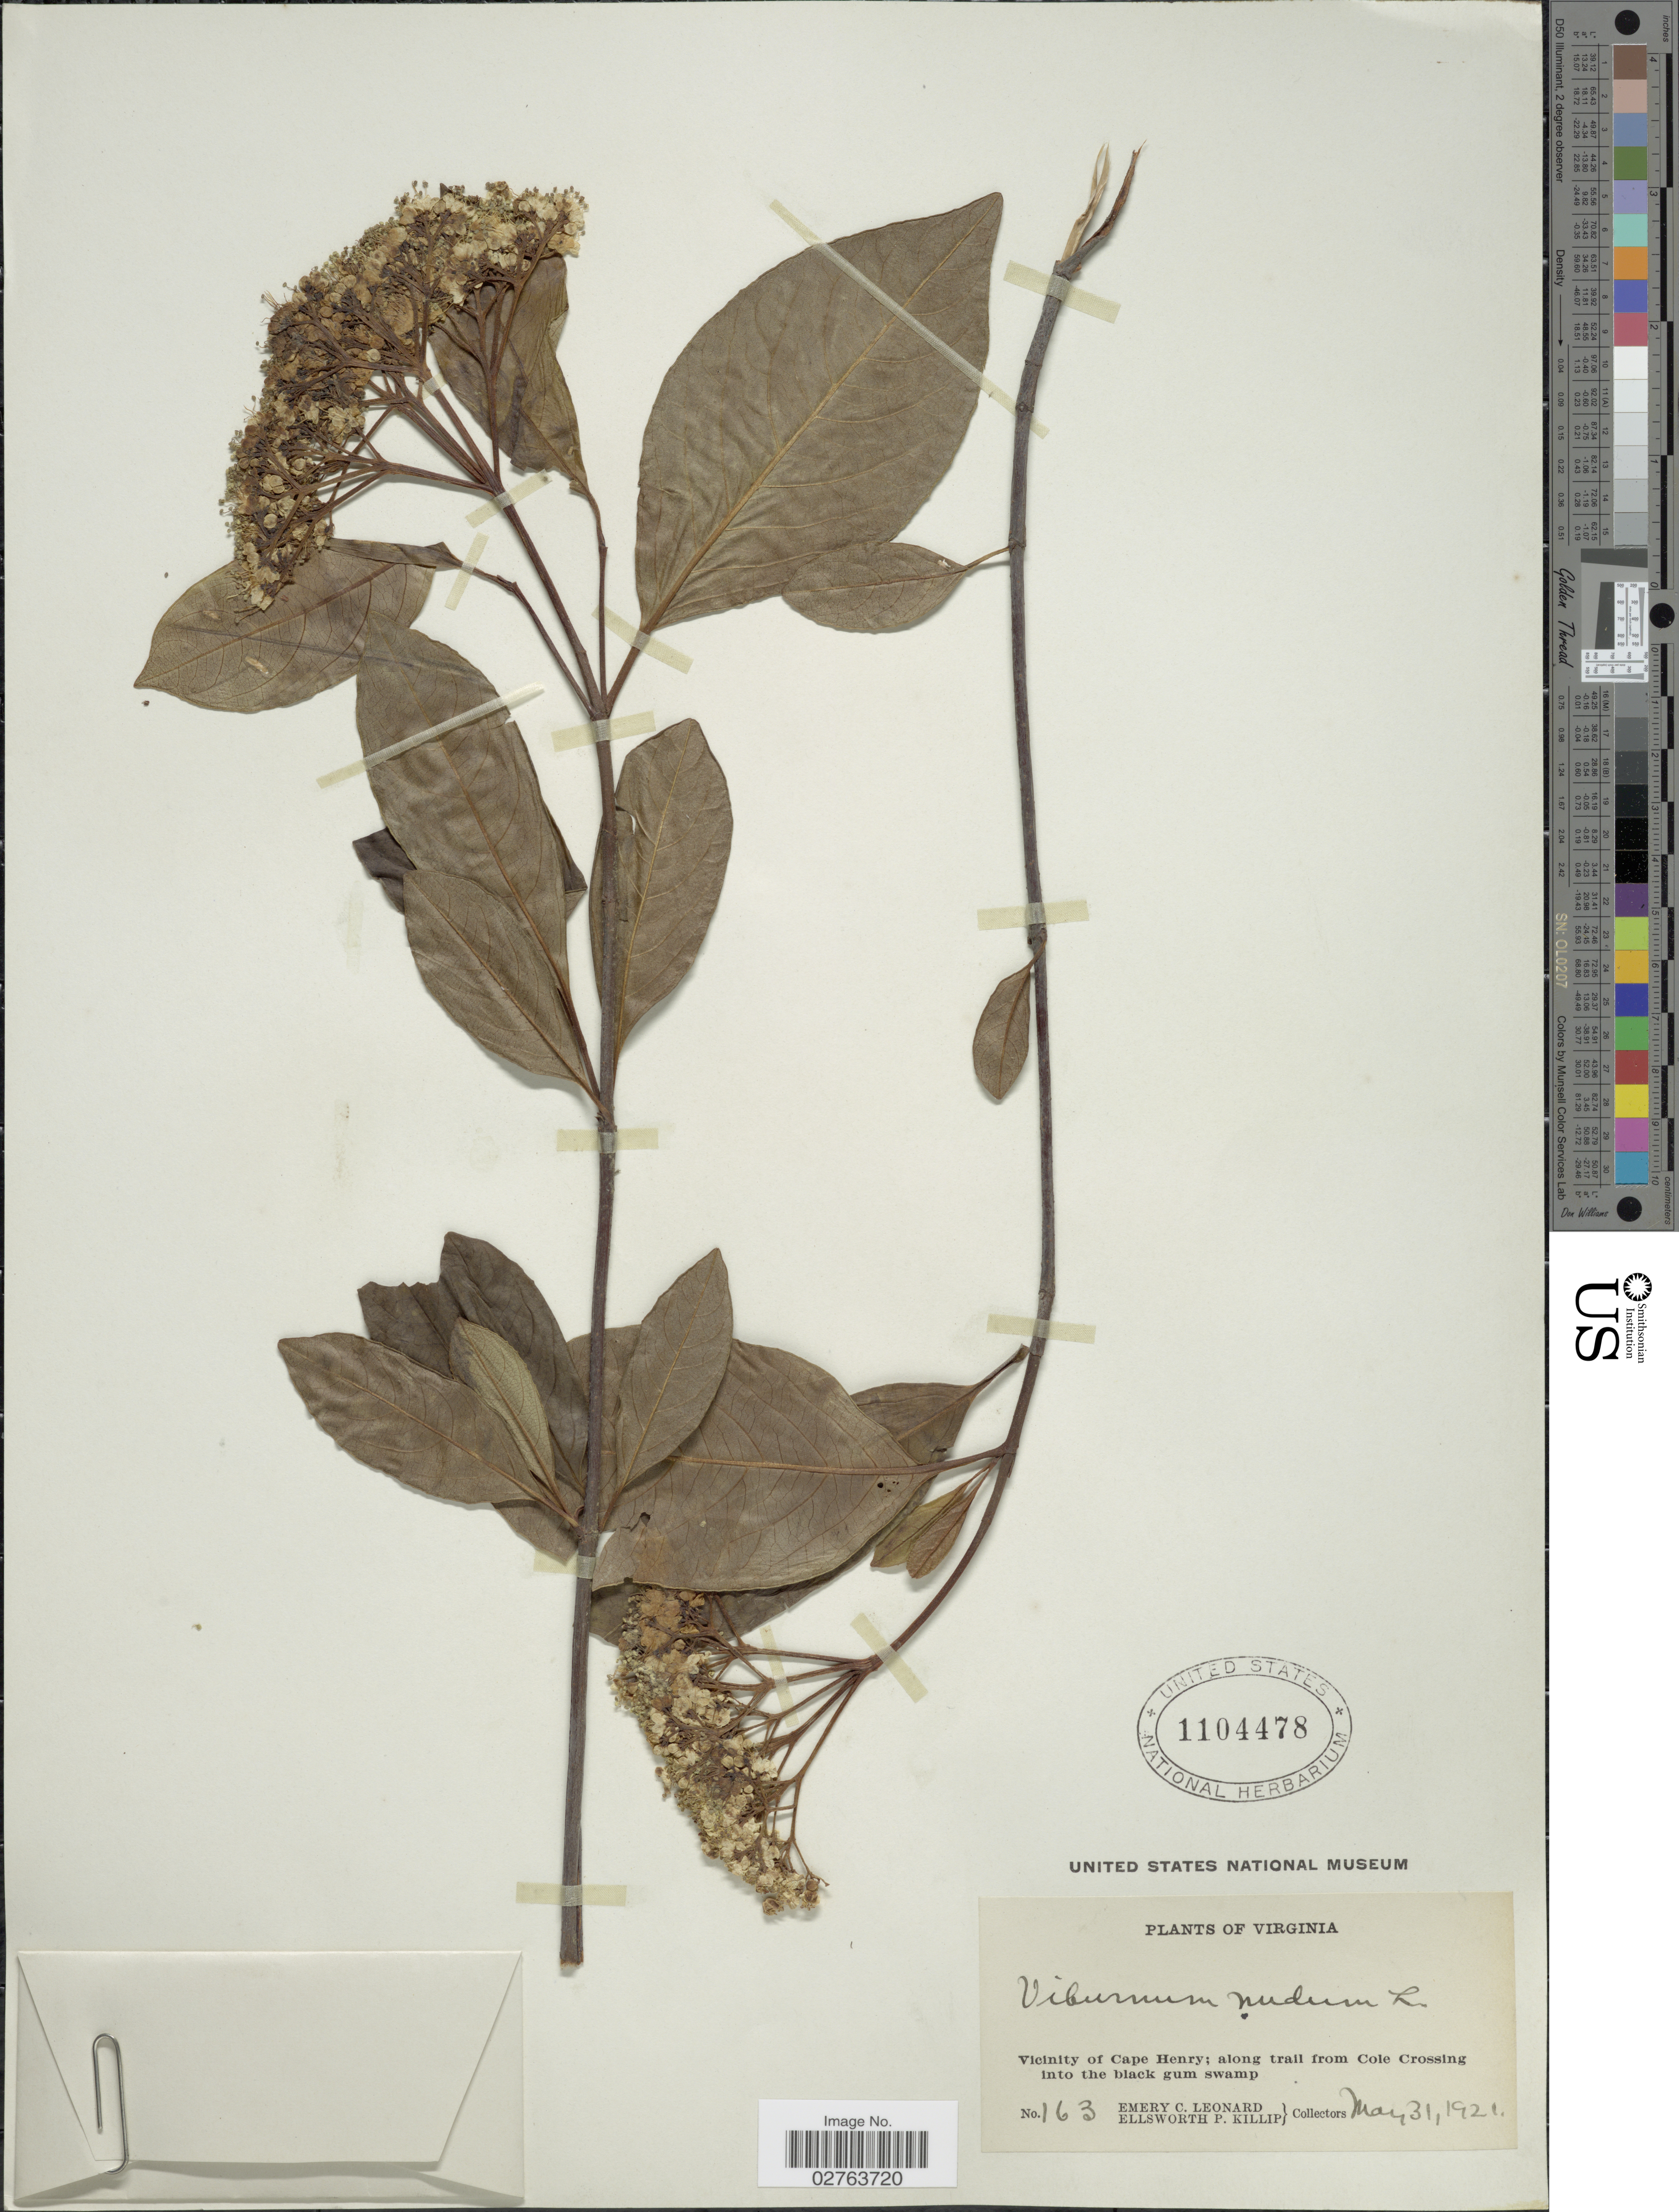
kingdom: Plantae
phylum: Tracheophyta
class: Magnoliopsida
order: Dipsacales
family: Viburnaceae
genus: Viburnum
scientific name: Viburnum nudum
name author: L.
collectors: E. C. Leonard & E. P. Killip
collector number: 163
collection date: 1921-05-31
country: United States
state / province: Virginia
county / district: City of Virginia Beach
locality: Vicinity of Cape Henry; along trail from Cole Crossing into the black gum swamp.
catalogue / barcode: US 1104478